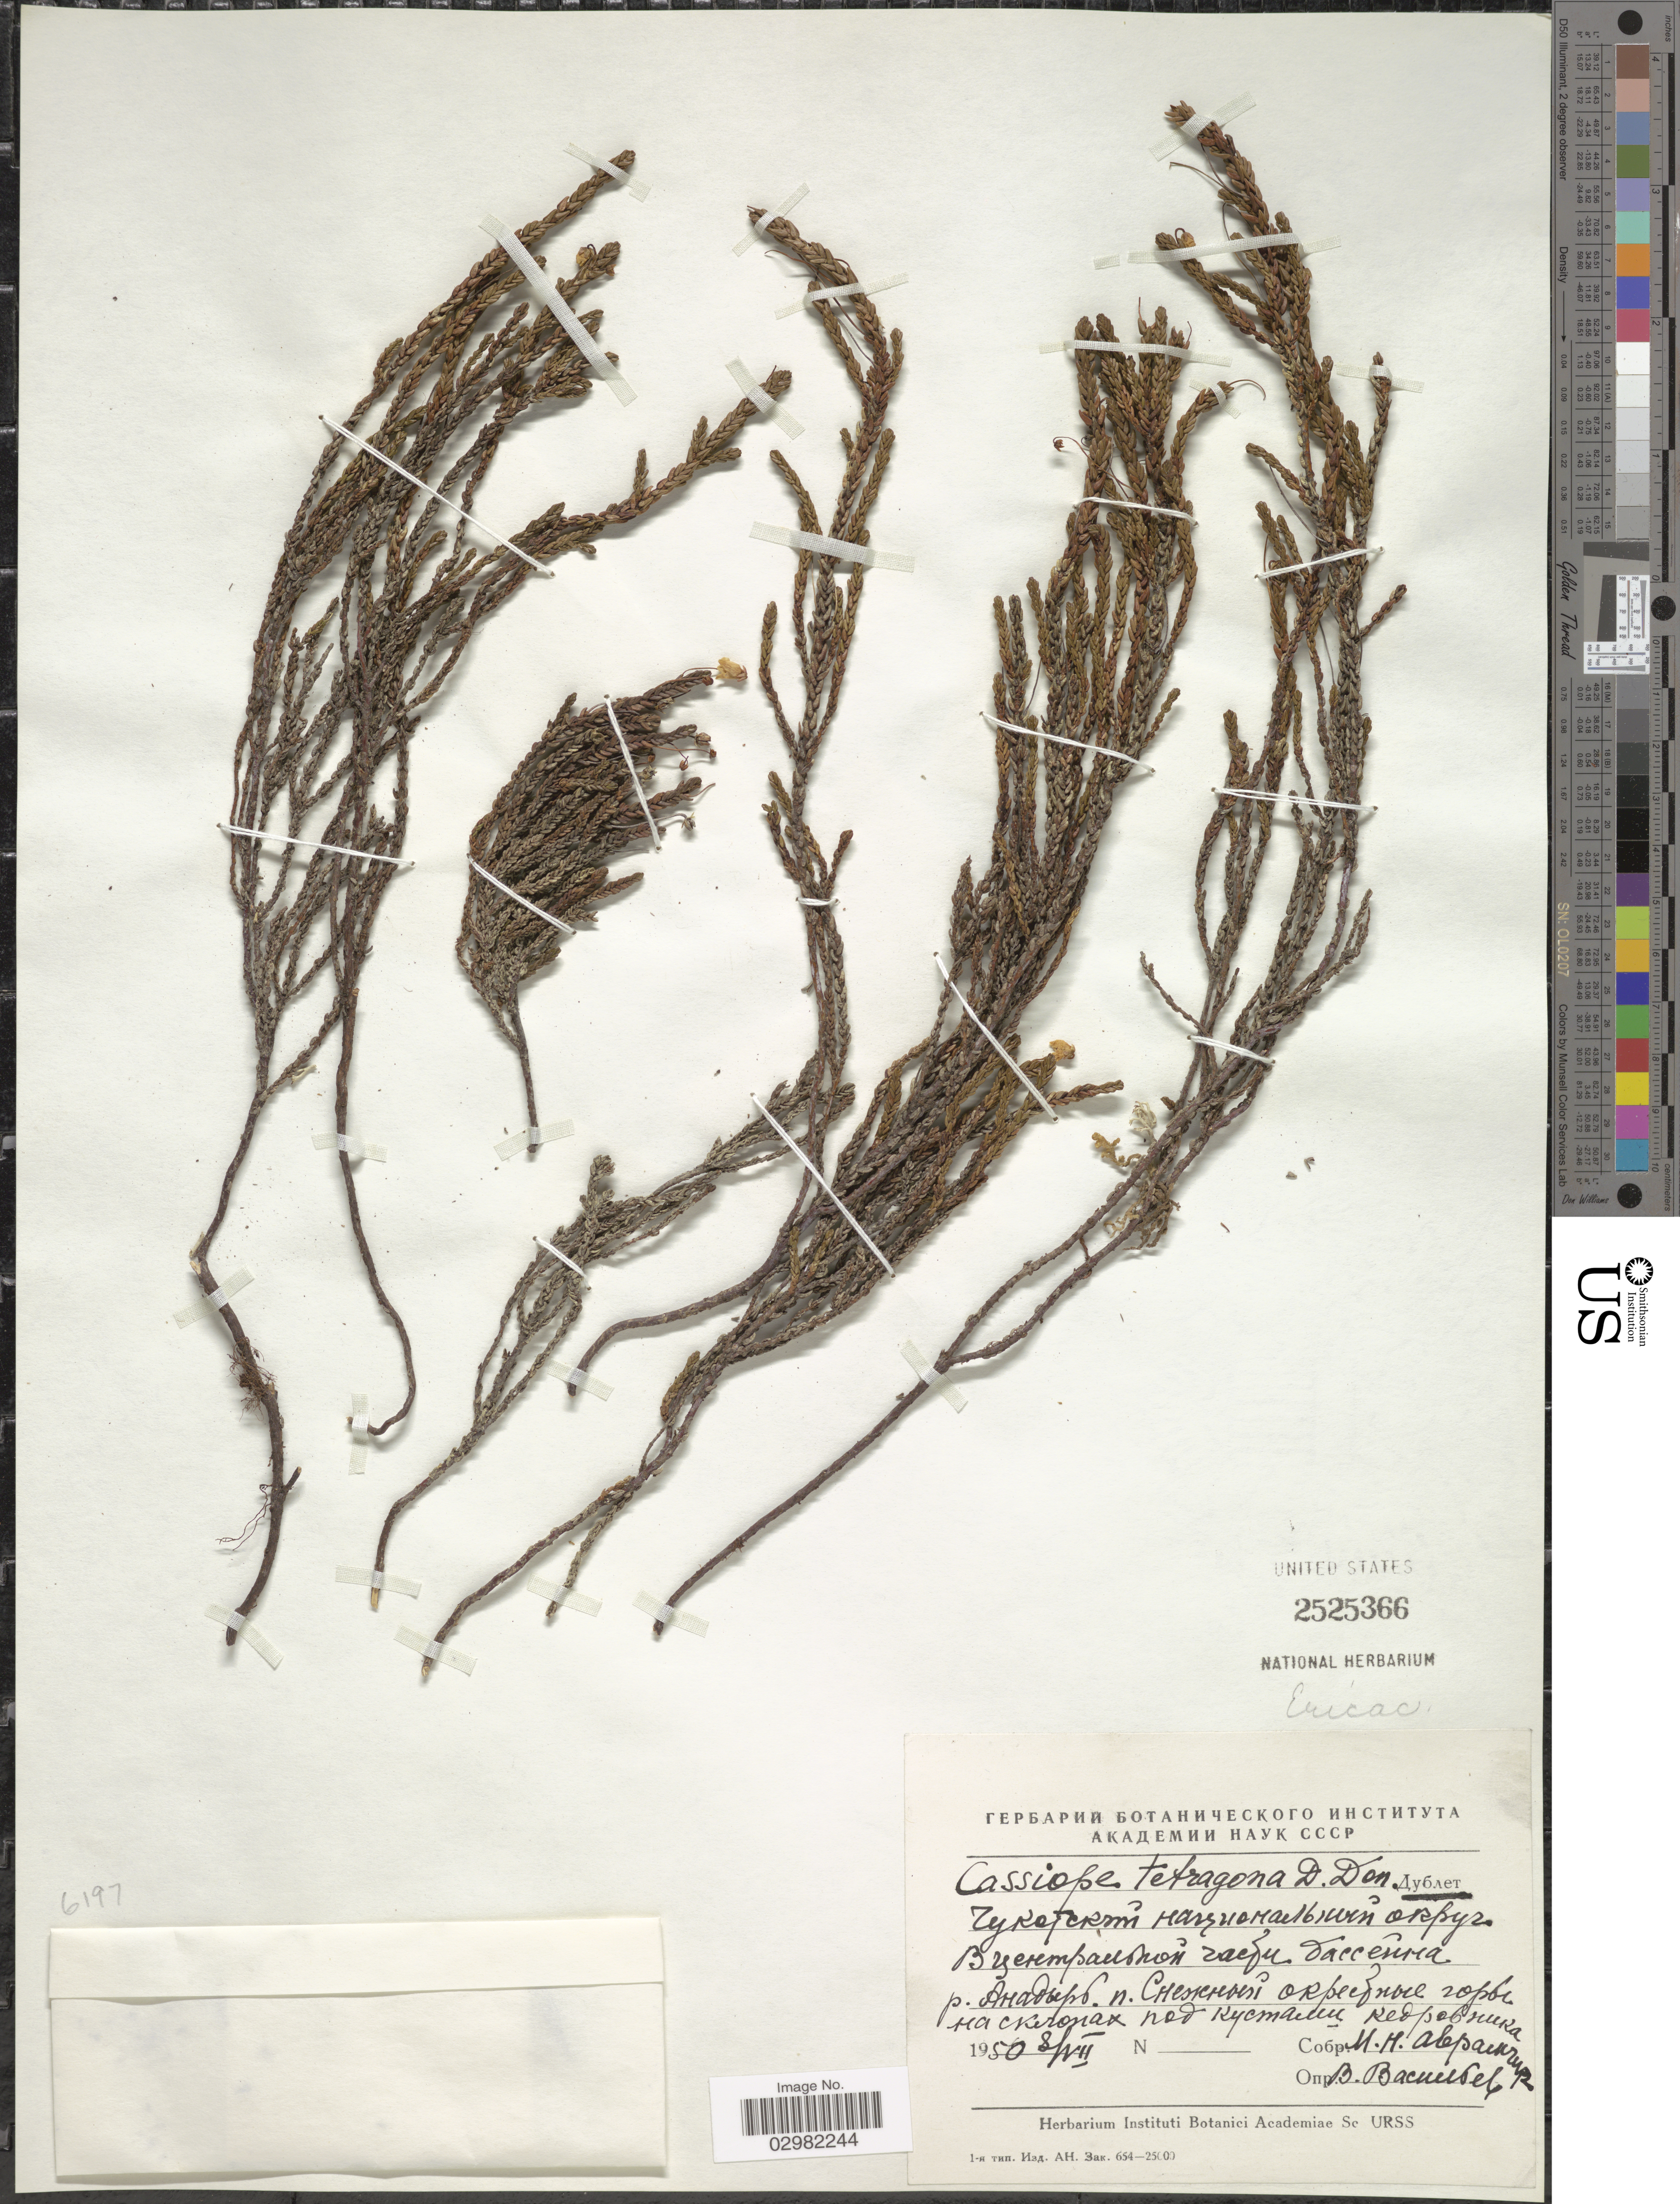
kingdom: Plantae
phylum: Tracheophyta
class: Magnoliopsida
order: Ericales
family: Ericaceae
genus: Cassiope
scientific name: Cassiope tetragona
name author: (L.) D. Don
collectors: M. Avramchik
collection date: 1950-07-08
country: Russian Federation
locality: Anadyr, Village Snezhny.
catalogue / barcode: US 2525366